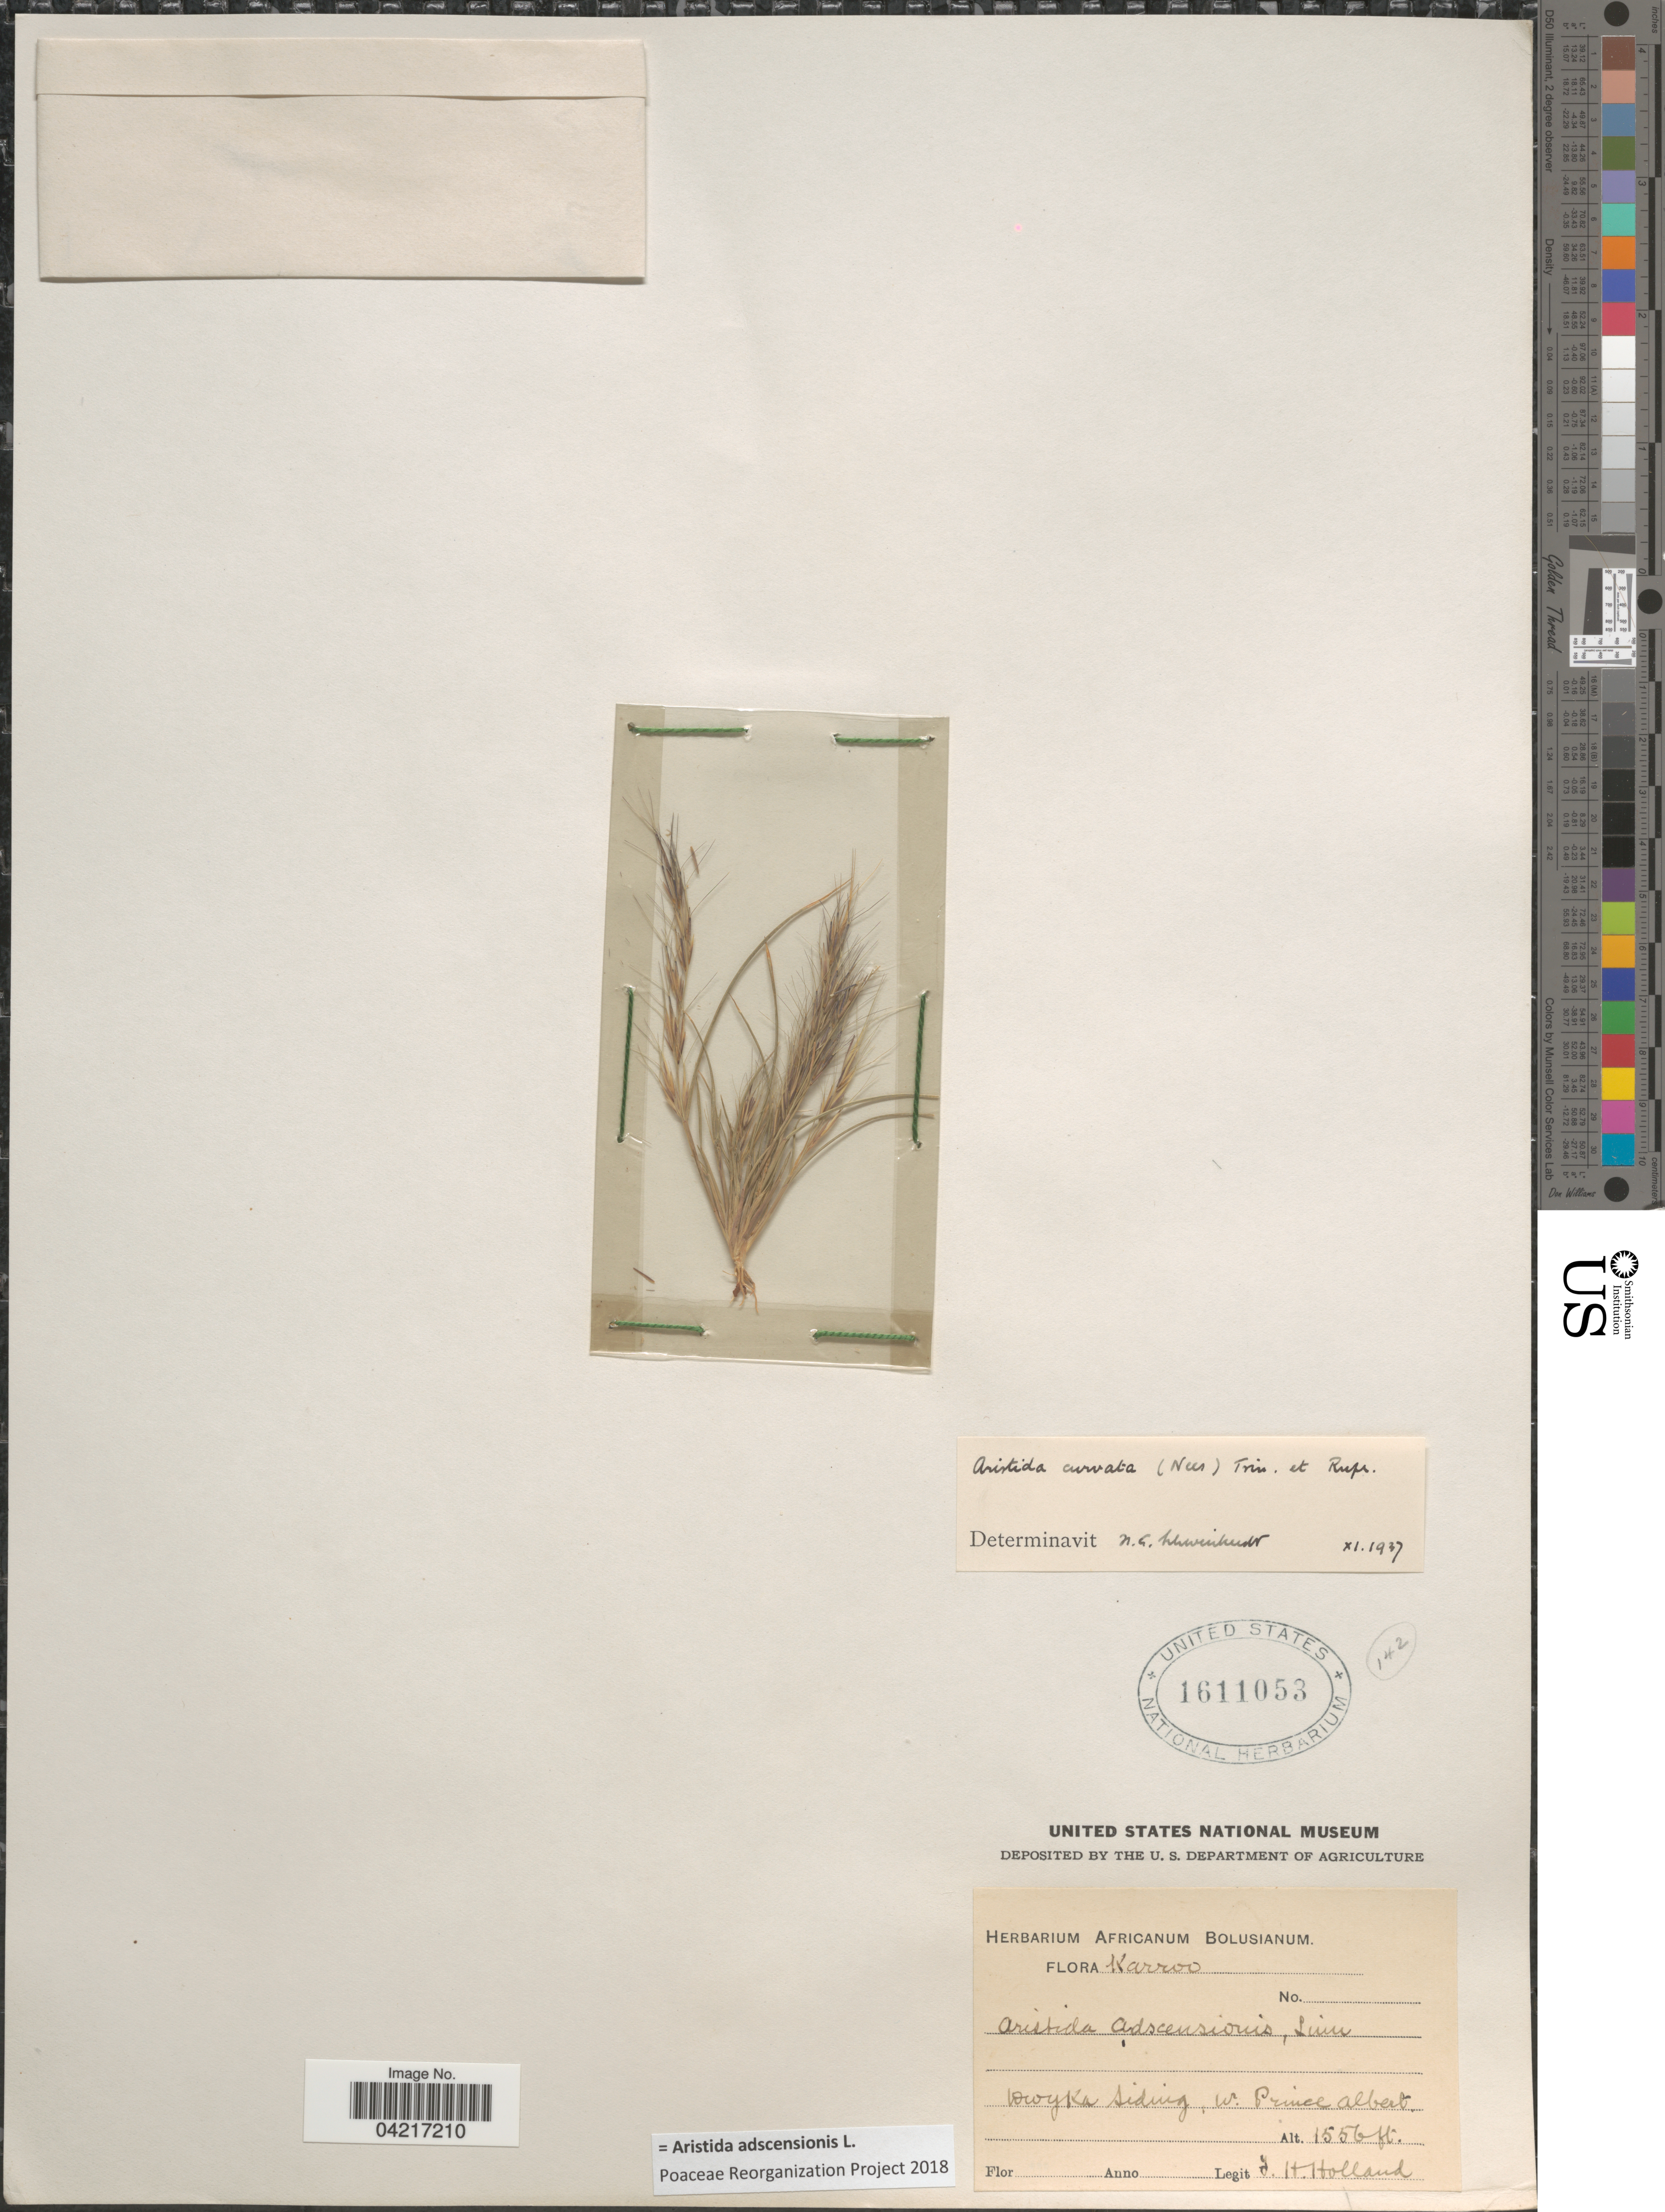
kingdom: Plantae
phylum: Tracheophyta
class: Liliopsida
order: Poales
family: Poaceae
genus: Aristida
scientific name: Aristida adscensionis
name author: L.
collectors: J. Holland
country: New Zealand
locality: Karroo. Oweka Siding, W. Prince Albert.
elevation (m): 474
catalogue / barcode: US 1611053